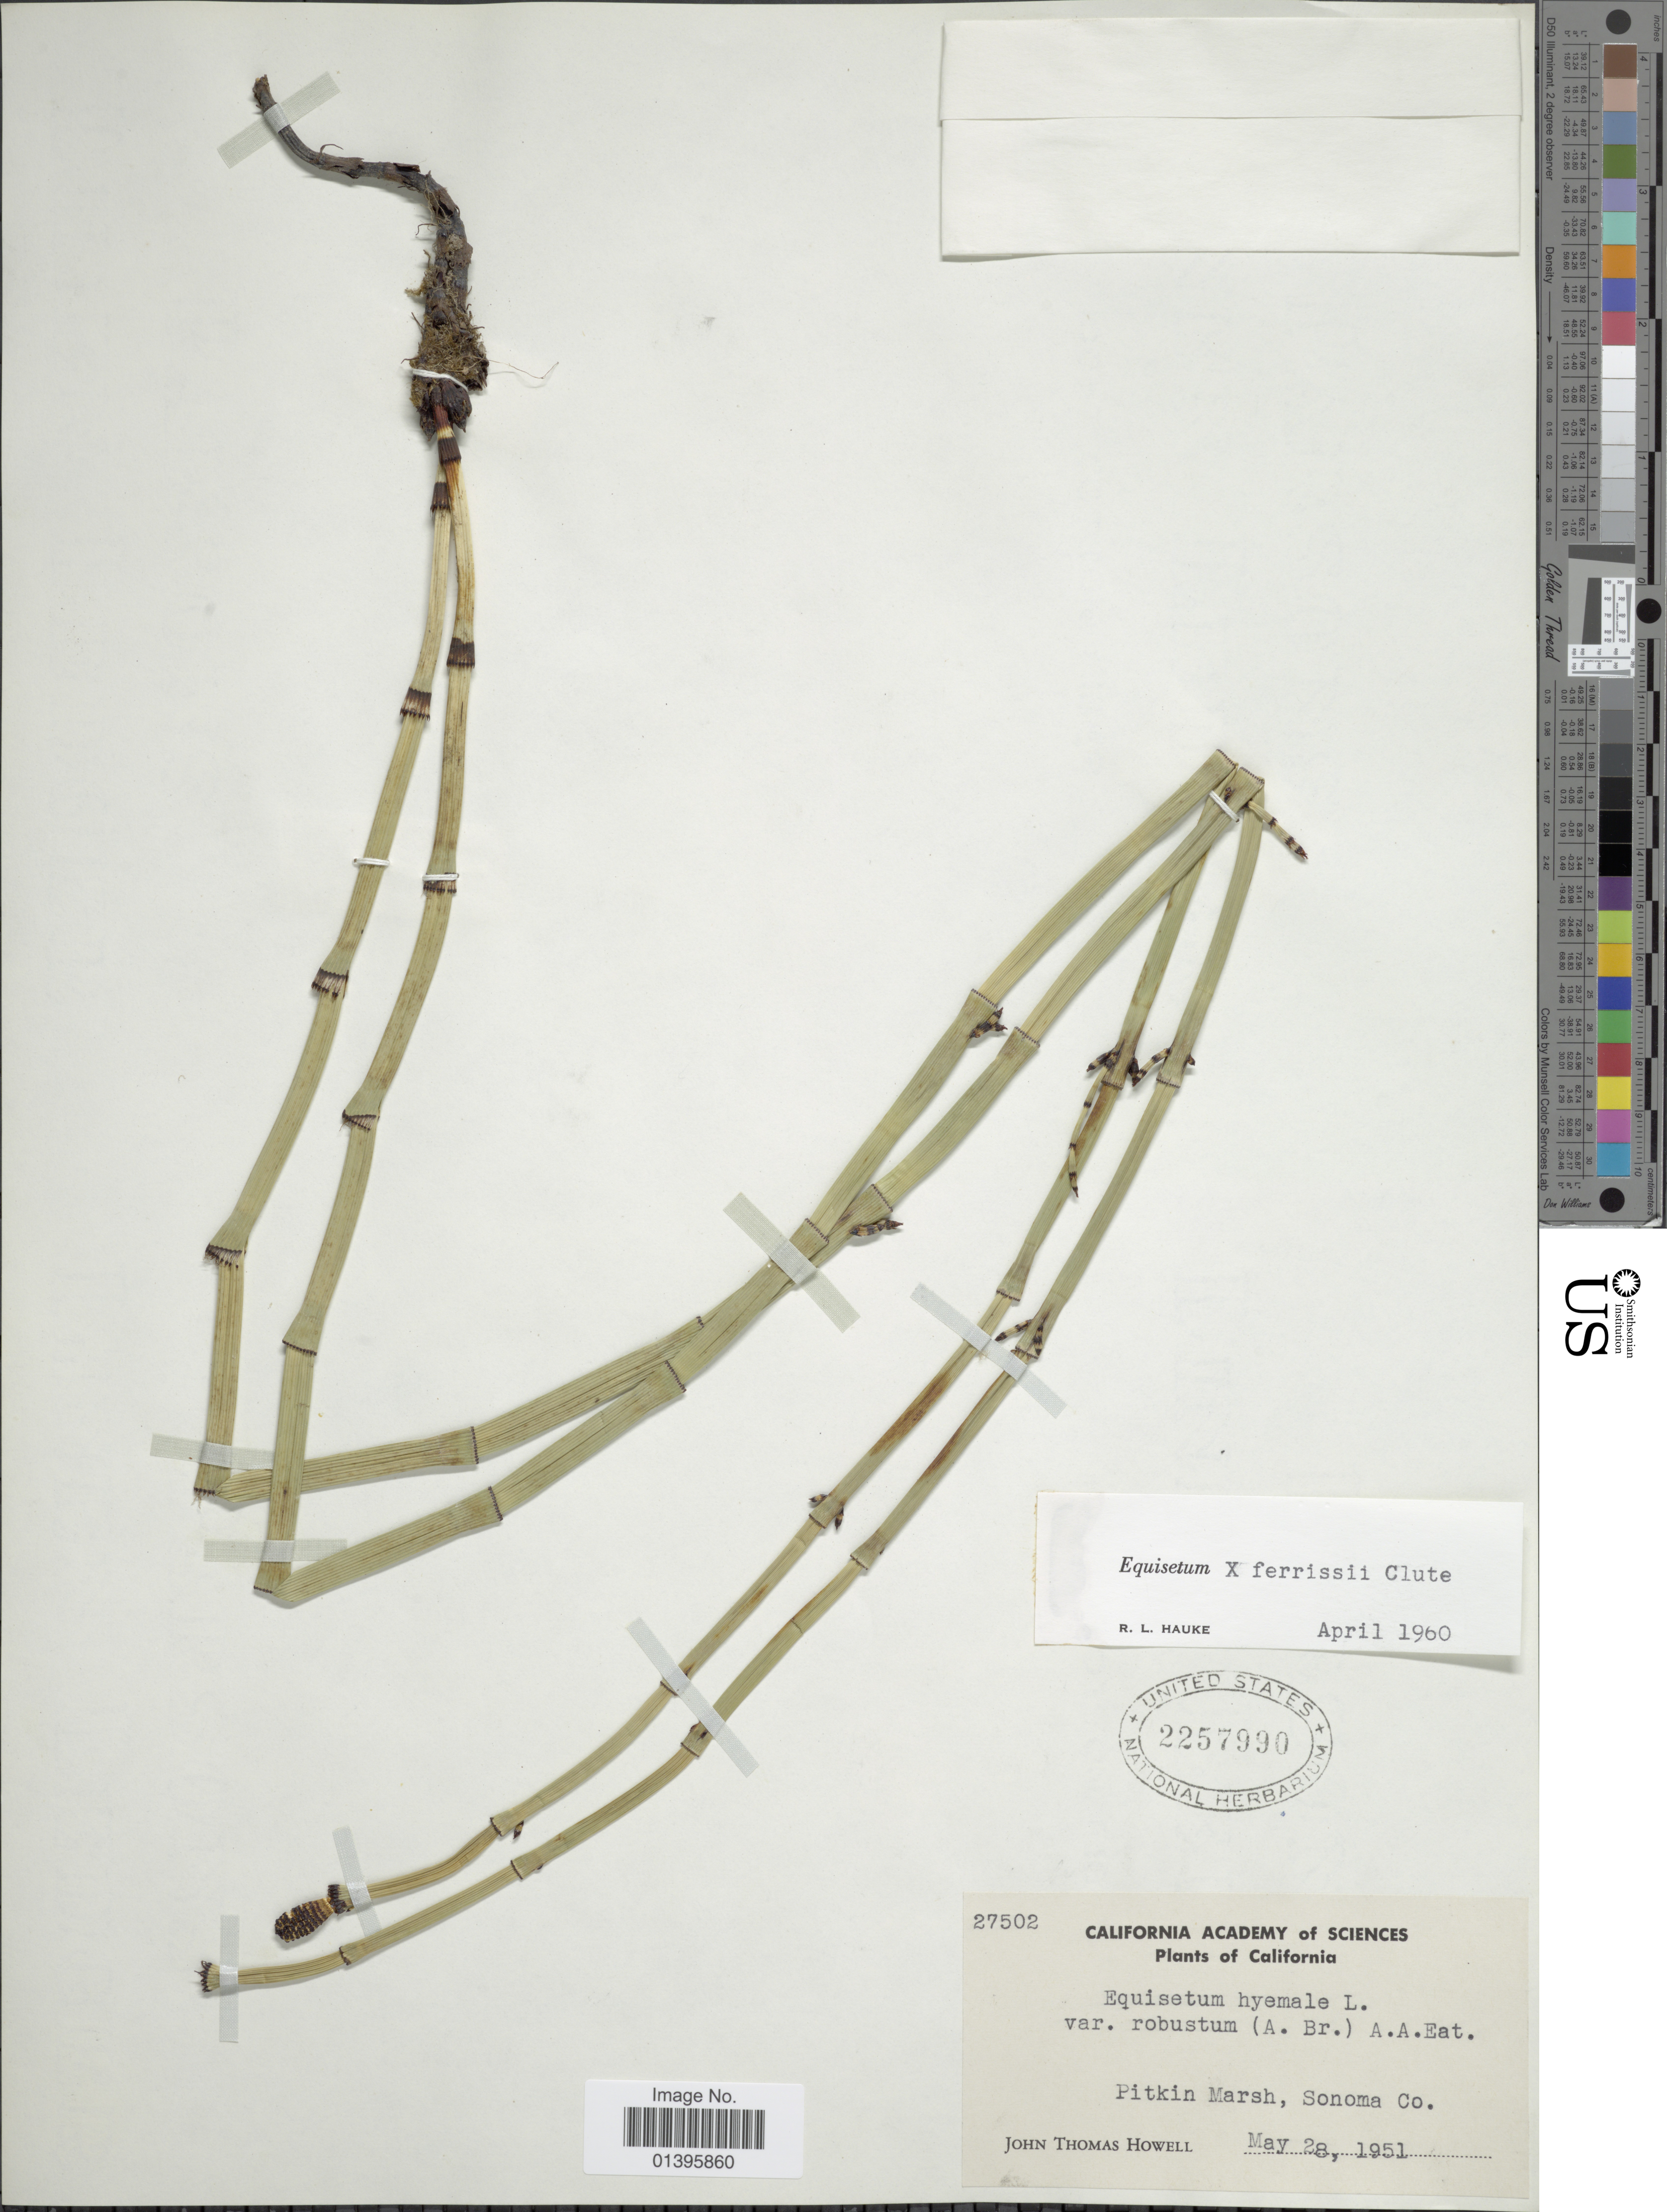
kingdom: Plantae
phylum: Tracheophyta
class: Polypodiopsida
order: Equisetales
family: Equisetaceae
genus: Equisetum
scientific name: Equisetum x ferrissii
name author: Clute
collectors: J. T. Howell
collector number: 27502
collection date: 1951-05-28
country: United States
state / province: California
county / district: Sonoma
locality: Pitkin Marsh, Sonoma Co.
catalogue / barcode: US 2257990